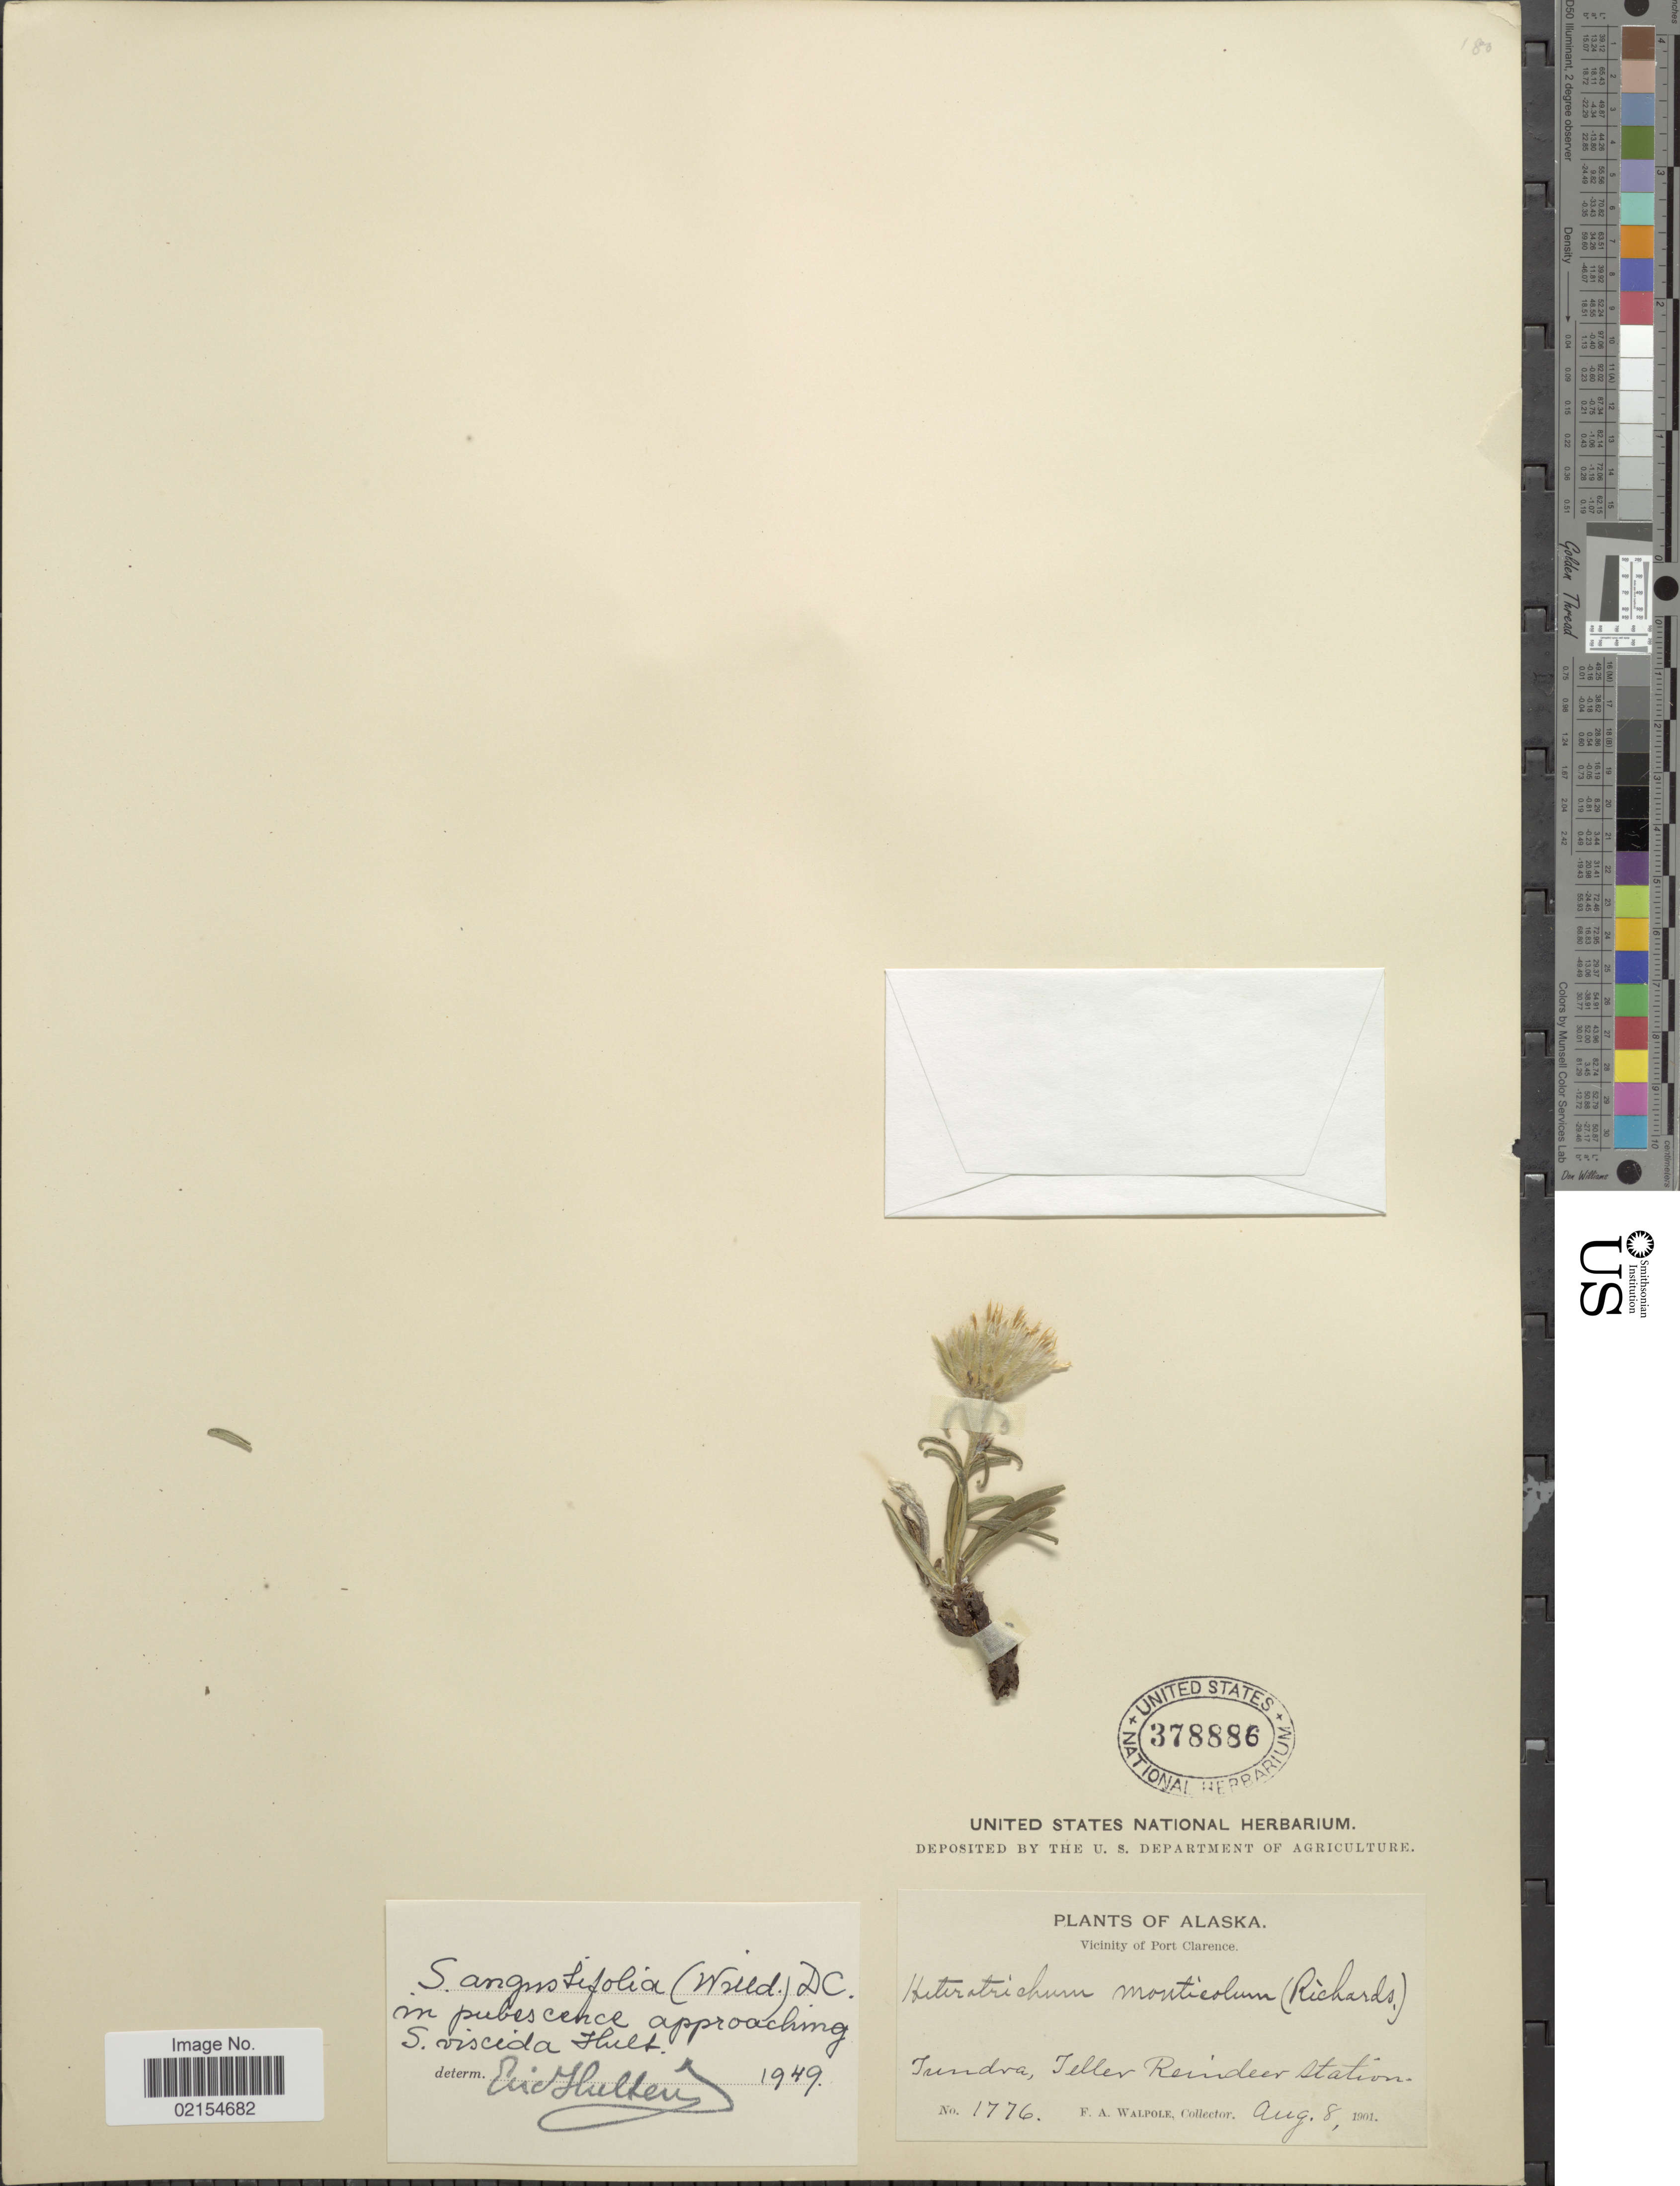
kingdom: Plantae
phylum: Tracheophyta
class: Magnoliopsida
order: Asterales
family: Asteraceae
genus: Saussurea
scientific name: Saussurea angustifolia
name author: (L.) DC.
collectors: F. Walpole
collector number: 1776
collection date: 1901-08-08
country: United States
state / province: Alaska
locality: Vicinity of Port Clarence, Tundra, Teller Reindeer Station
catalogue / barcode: US 378886